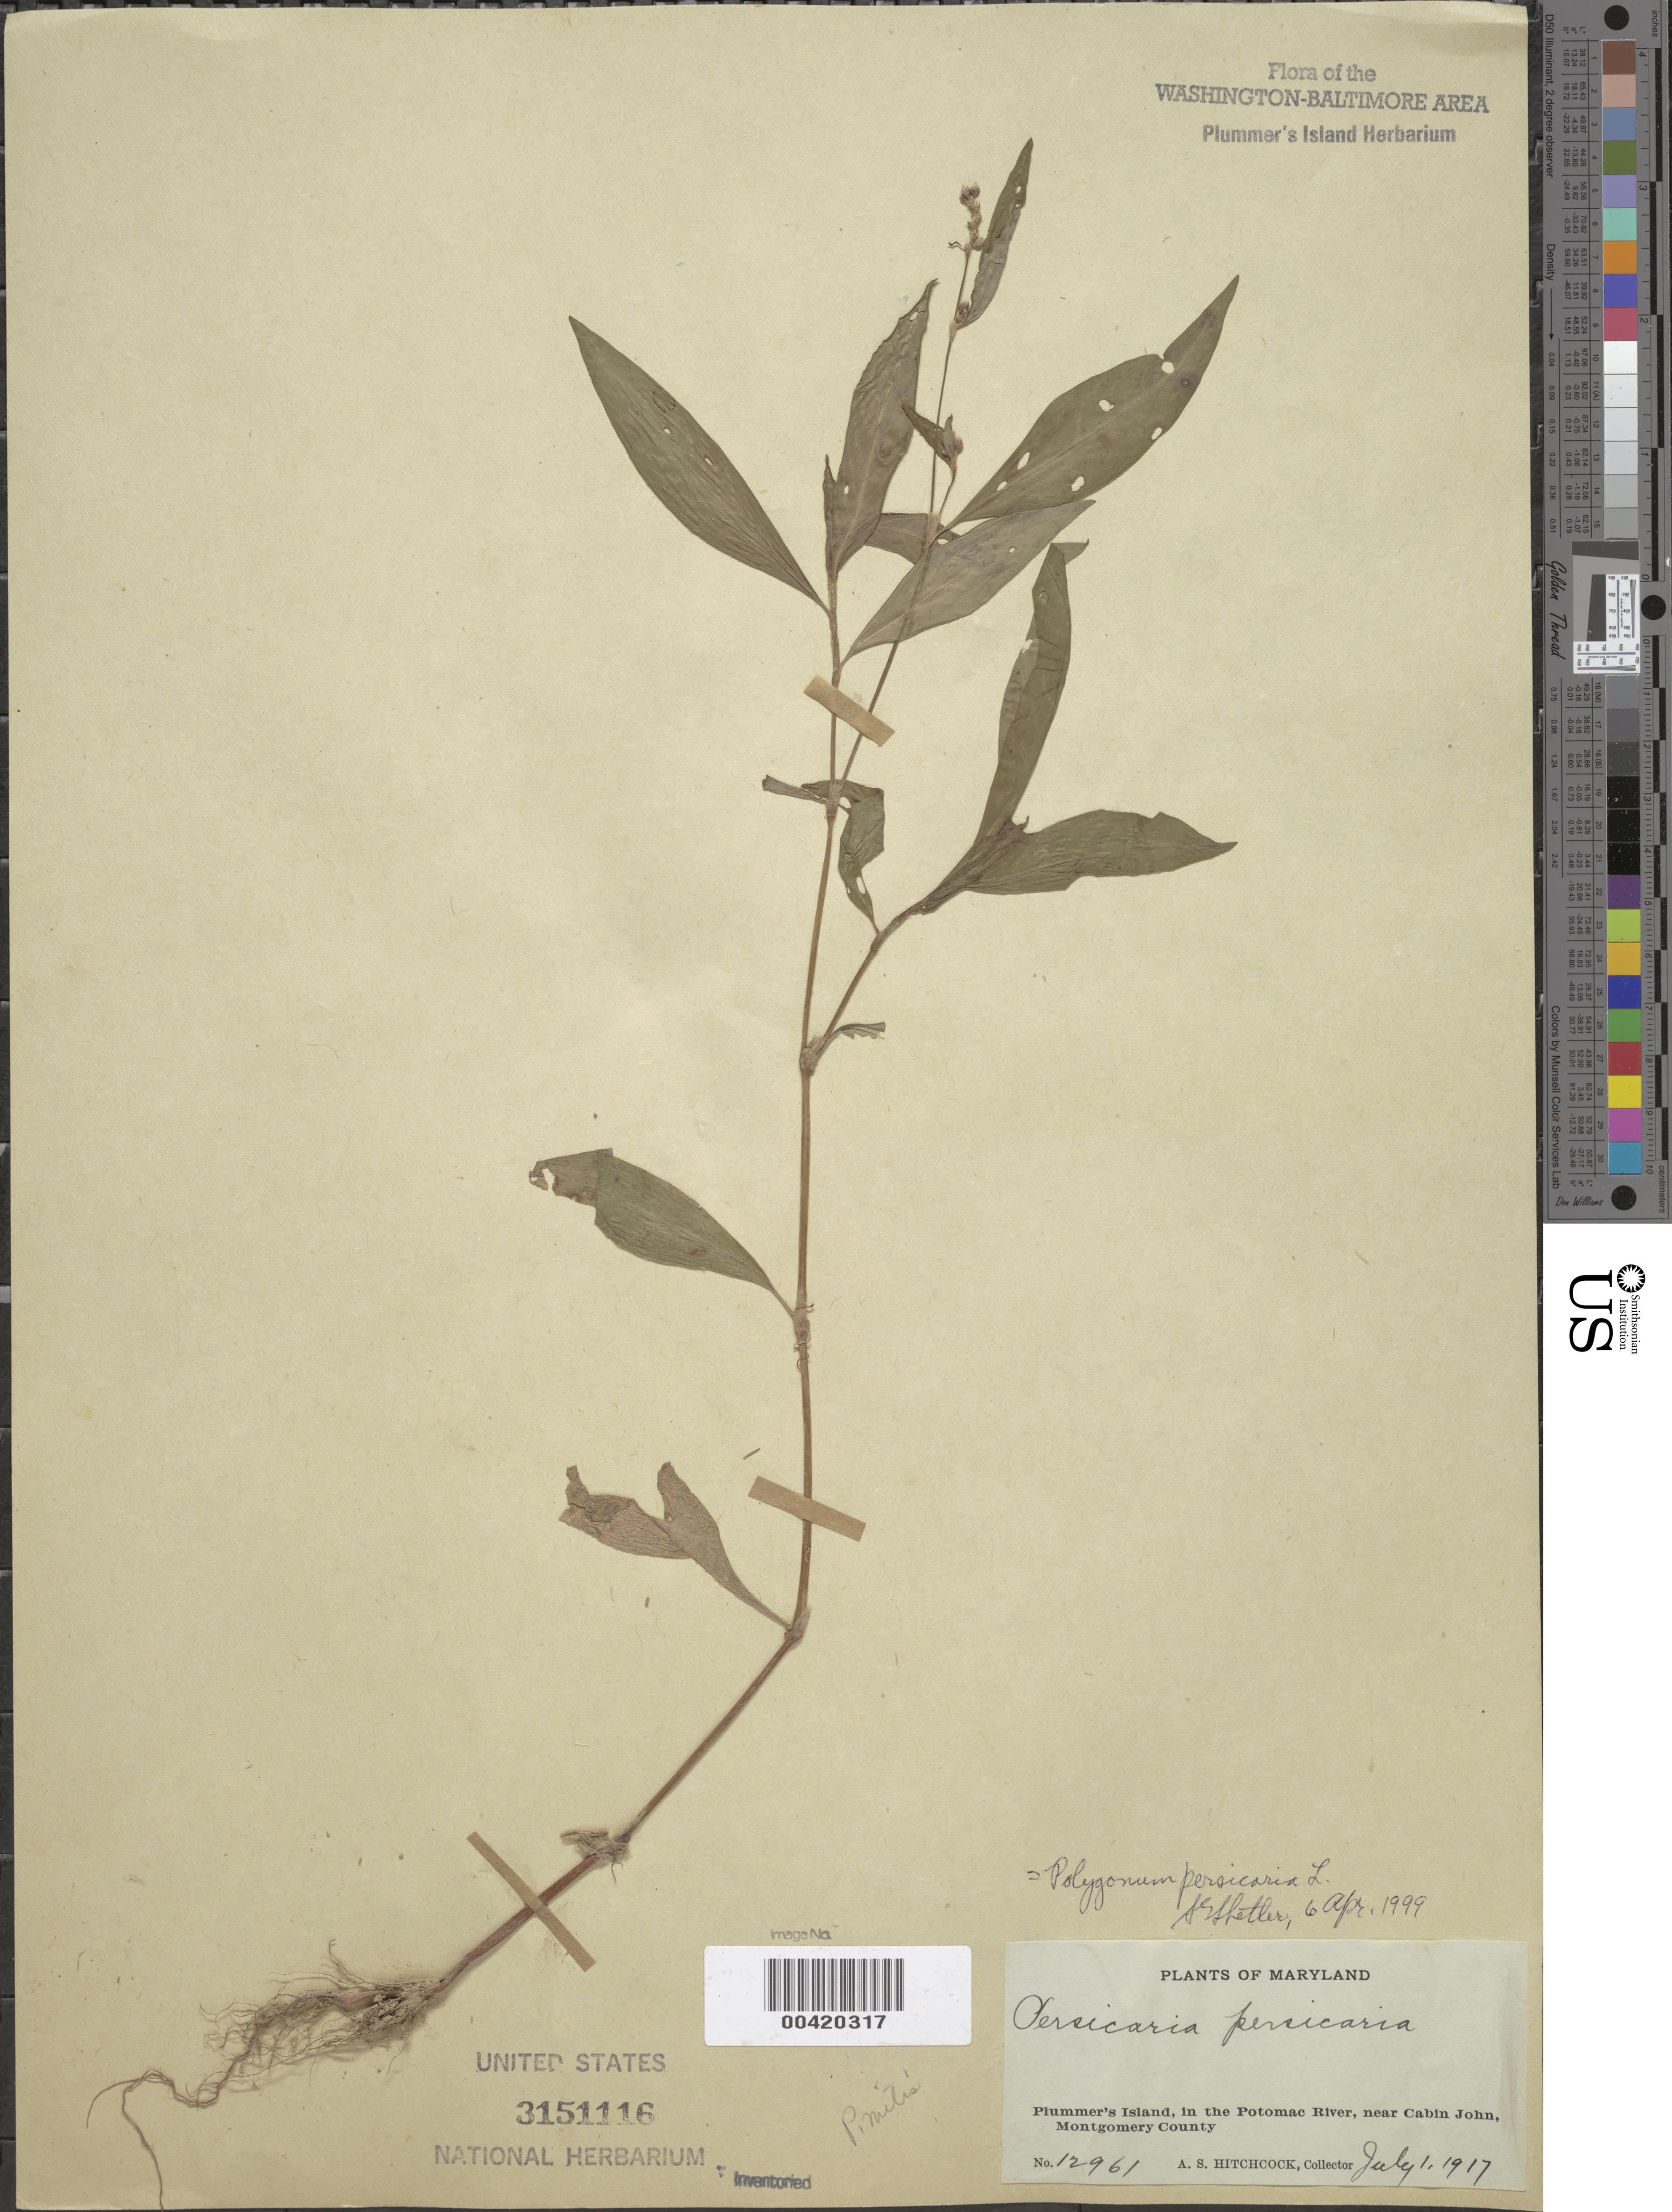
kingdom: Plantae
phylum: Tracheophyta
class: Magnoliopsida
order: Caryophyllales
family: Polygonaceae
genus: Persicaria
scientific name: Persicaria maculosa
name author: S.F. Gray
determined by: Atha, D. E.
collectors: A. S. Hitchcock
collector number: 12961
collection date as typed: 01 Jul 1917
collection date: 1917-07-01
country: United States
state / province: Maryland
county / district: Montgomery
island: Plummers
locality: Plummer's Island C. & O. Canal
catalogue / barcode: US 3151116